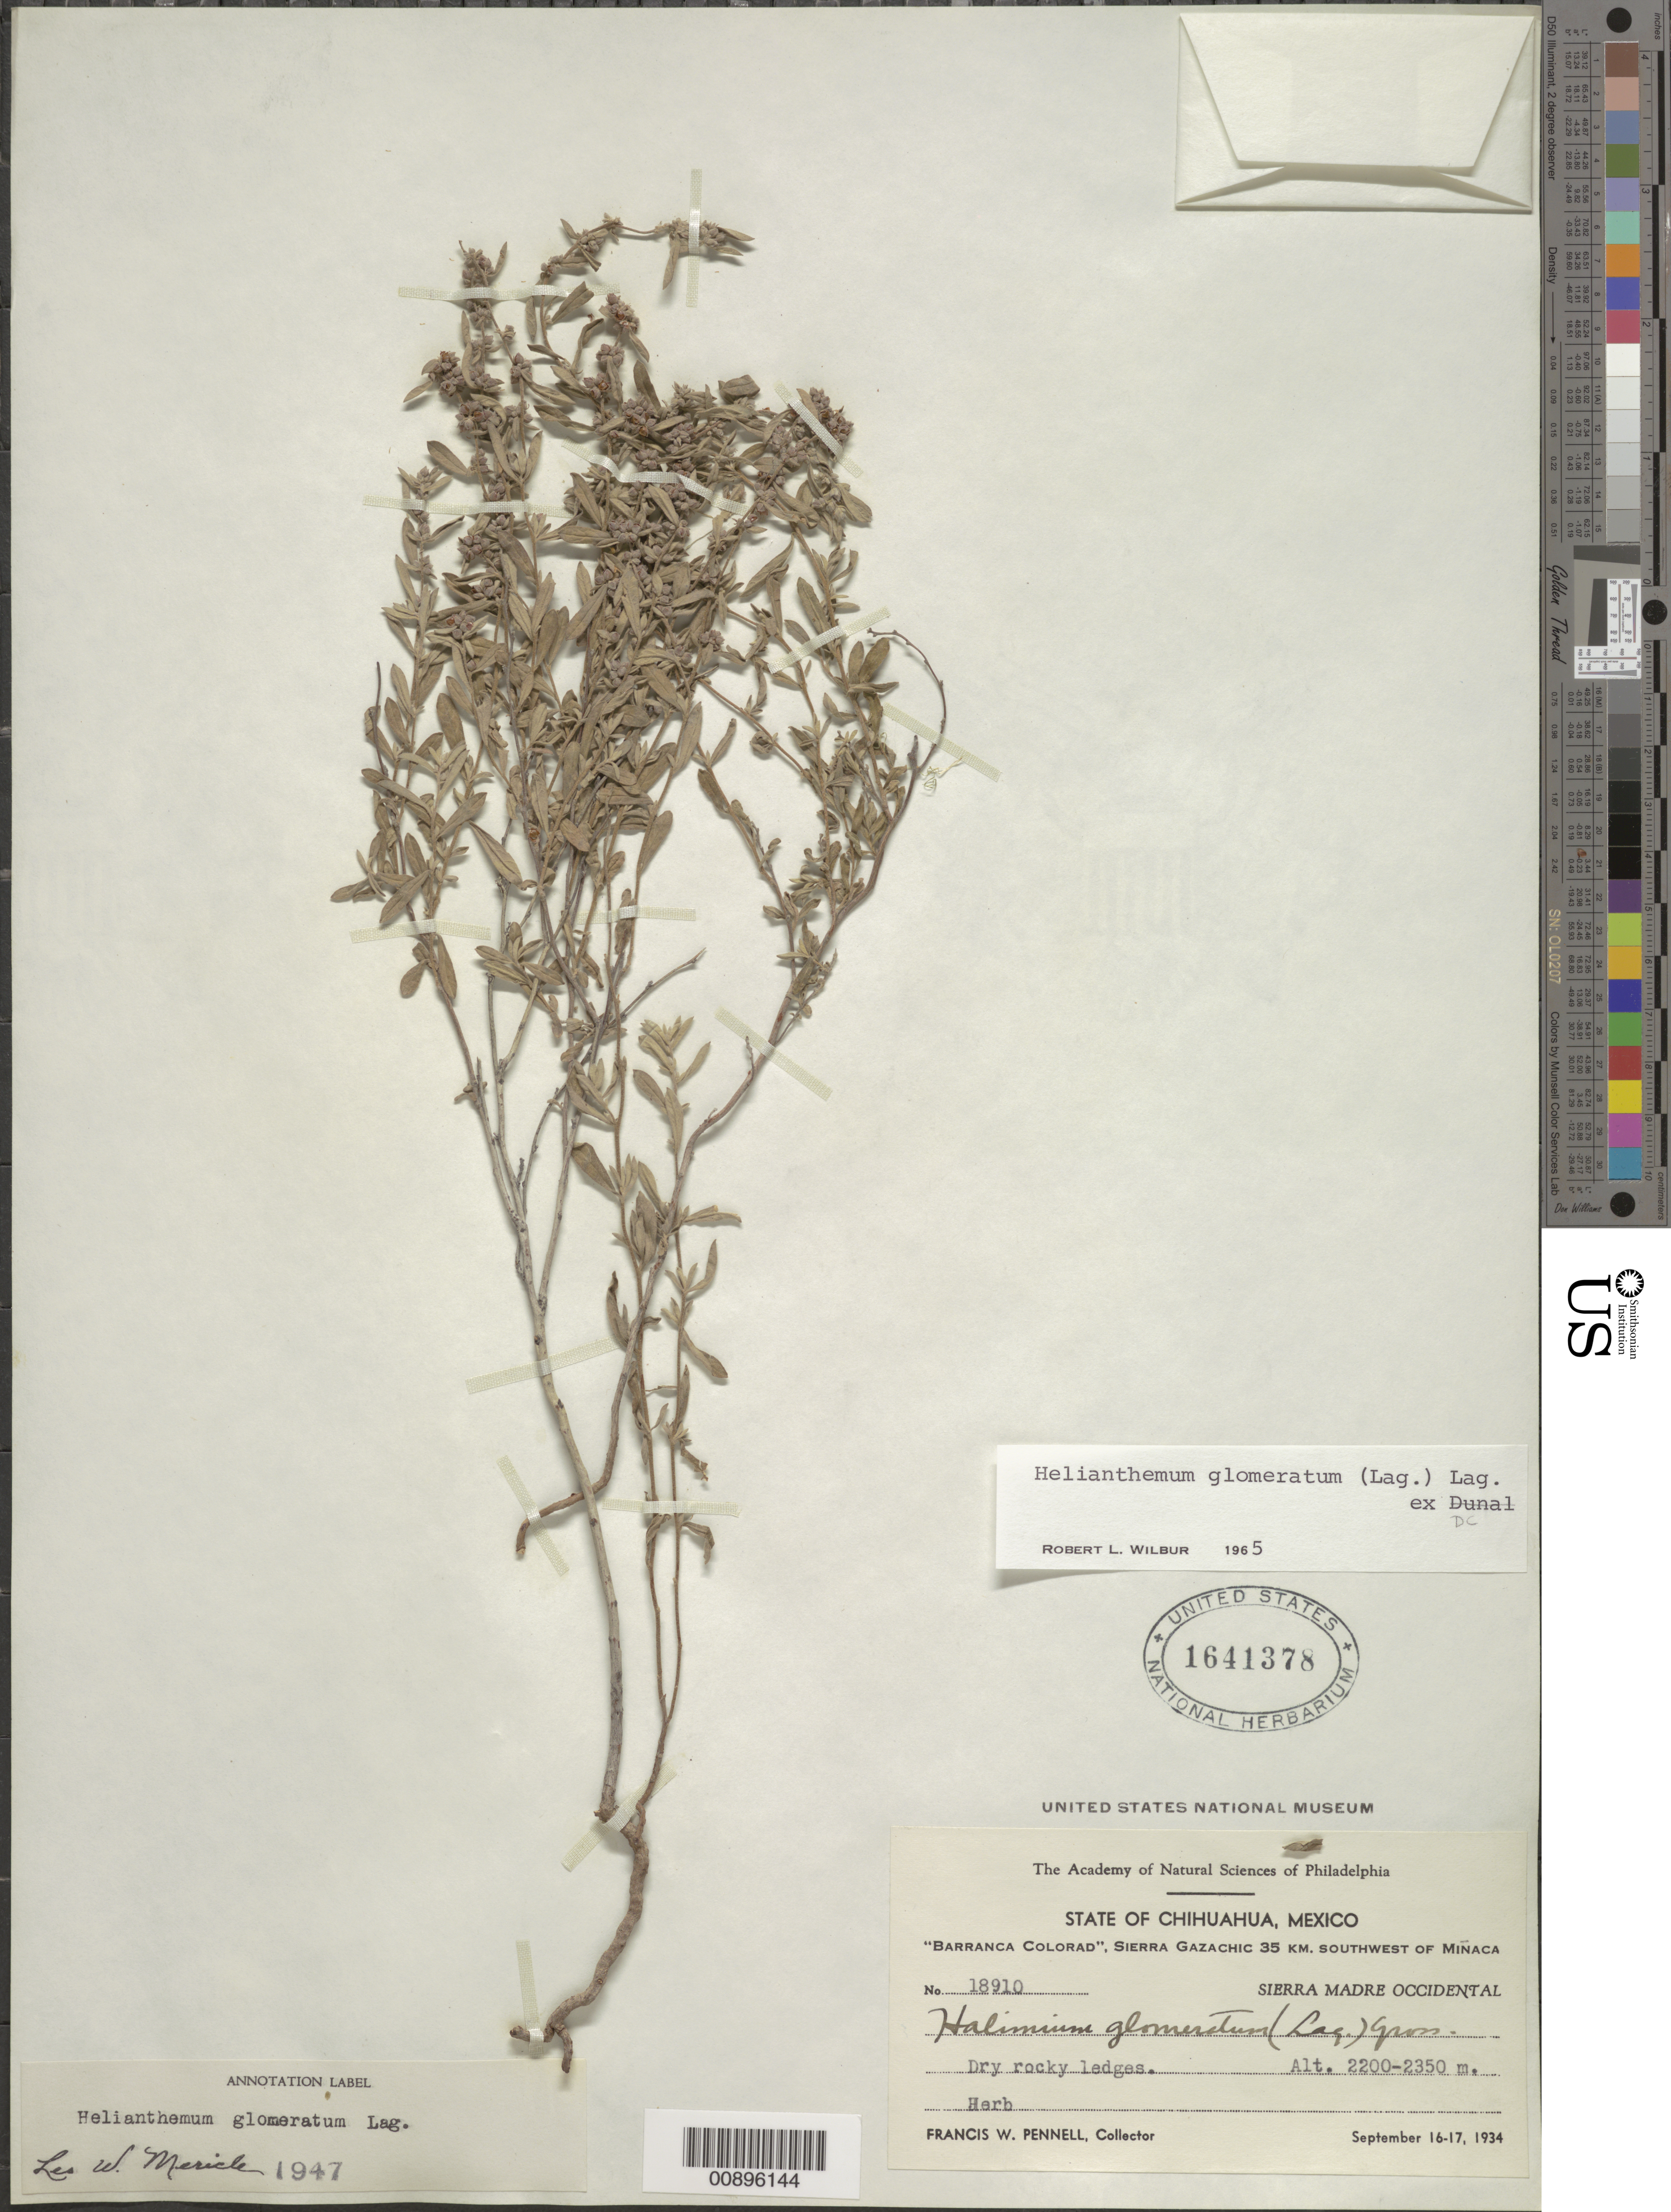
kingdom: Plantae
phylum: Tracheophyta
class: Magnoliopsida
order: Malvales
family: Cistaceae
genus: Helianthemum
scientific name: Helianthemum glomeratum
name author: (Lag.) Lag. ex Dunal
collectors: F. W. Pennell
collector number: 18910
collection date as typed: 16 Sep 1934 to 17 Sep 1934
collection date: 1934-09-16/1934-09-17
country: Mexico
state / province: Chihuahua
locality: Barranca Colorad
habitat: Dry rocky ledges.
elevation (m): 2350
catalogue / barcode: US 1641378